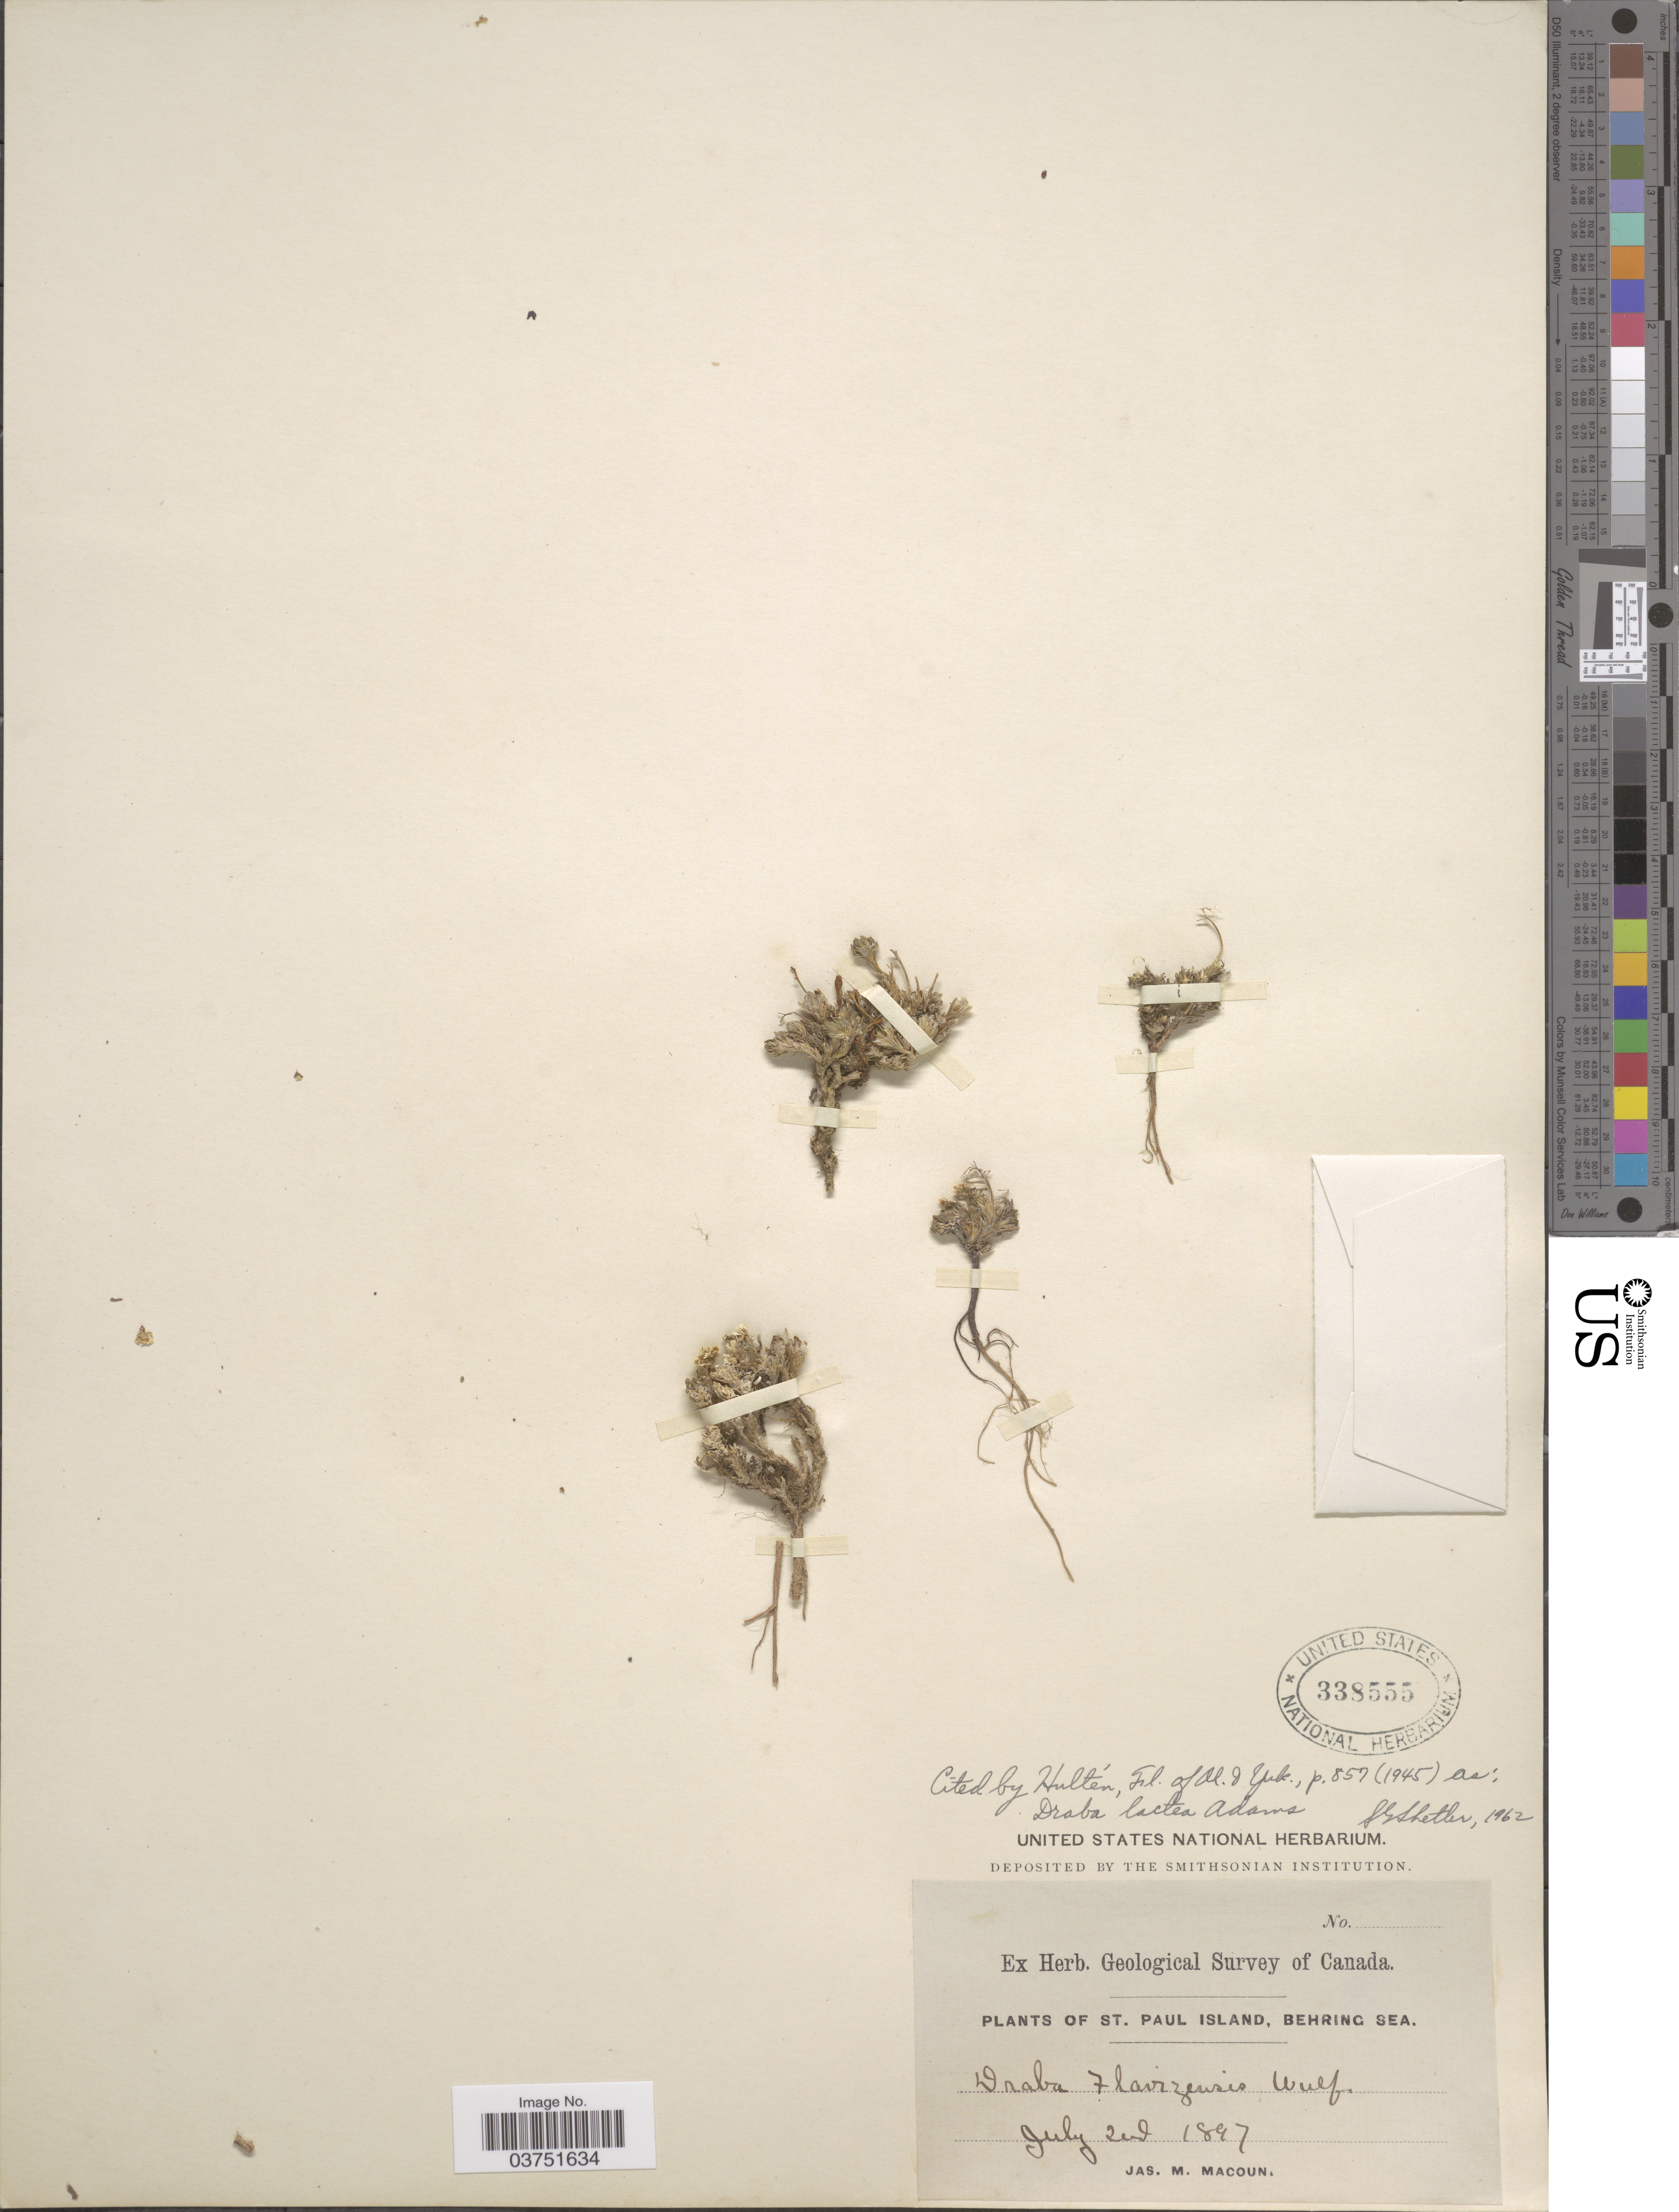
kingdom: Plantae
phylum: Tracheophyta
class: Magnoliopsida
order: Brassicales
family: Brassicaceae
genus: Draba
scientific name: Draba lactea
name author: Adams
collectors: J. M. Macoun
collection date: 1897-07-02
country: United States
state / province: Alaska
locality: St. Paul Island, Behring Sea.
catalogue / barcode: US 338555